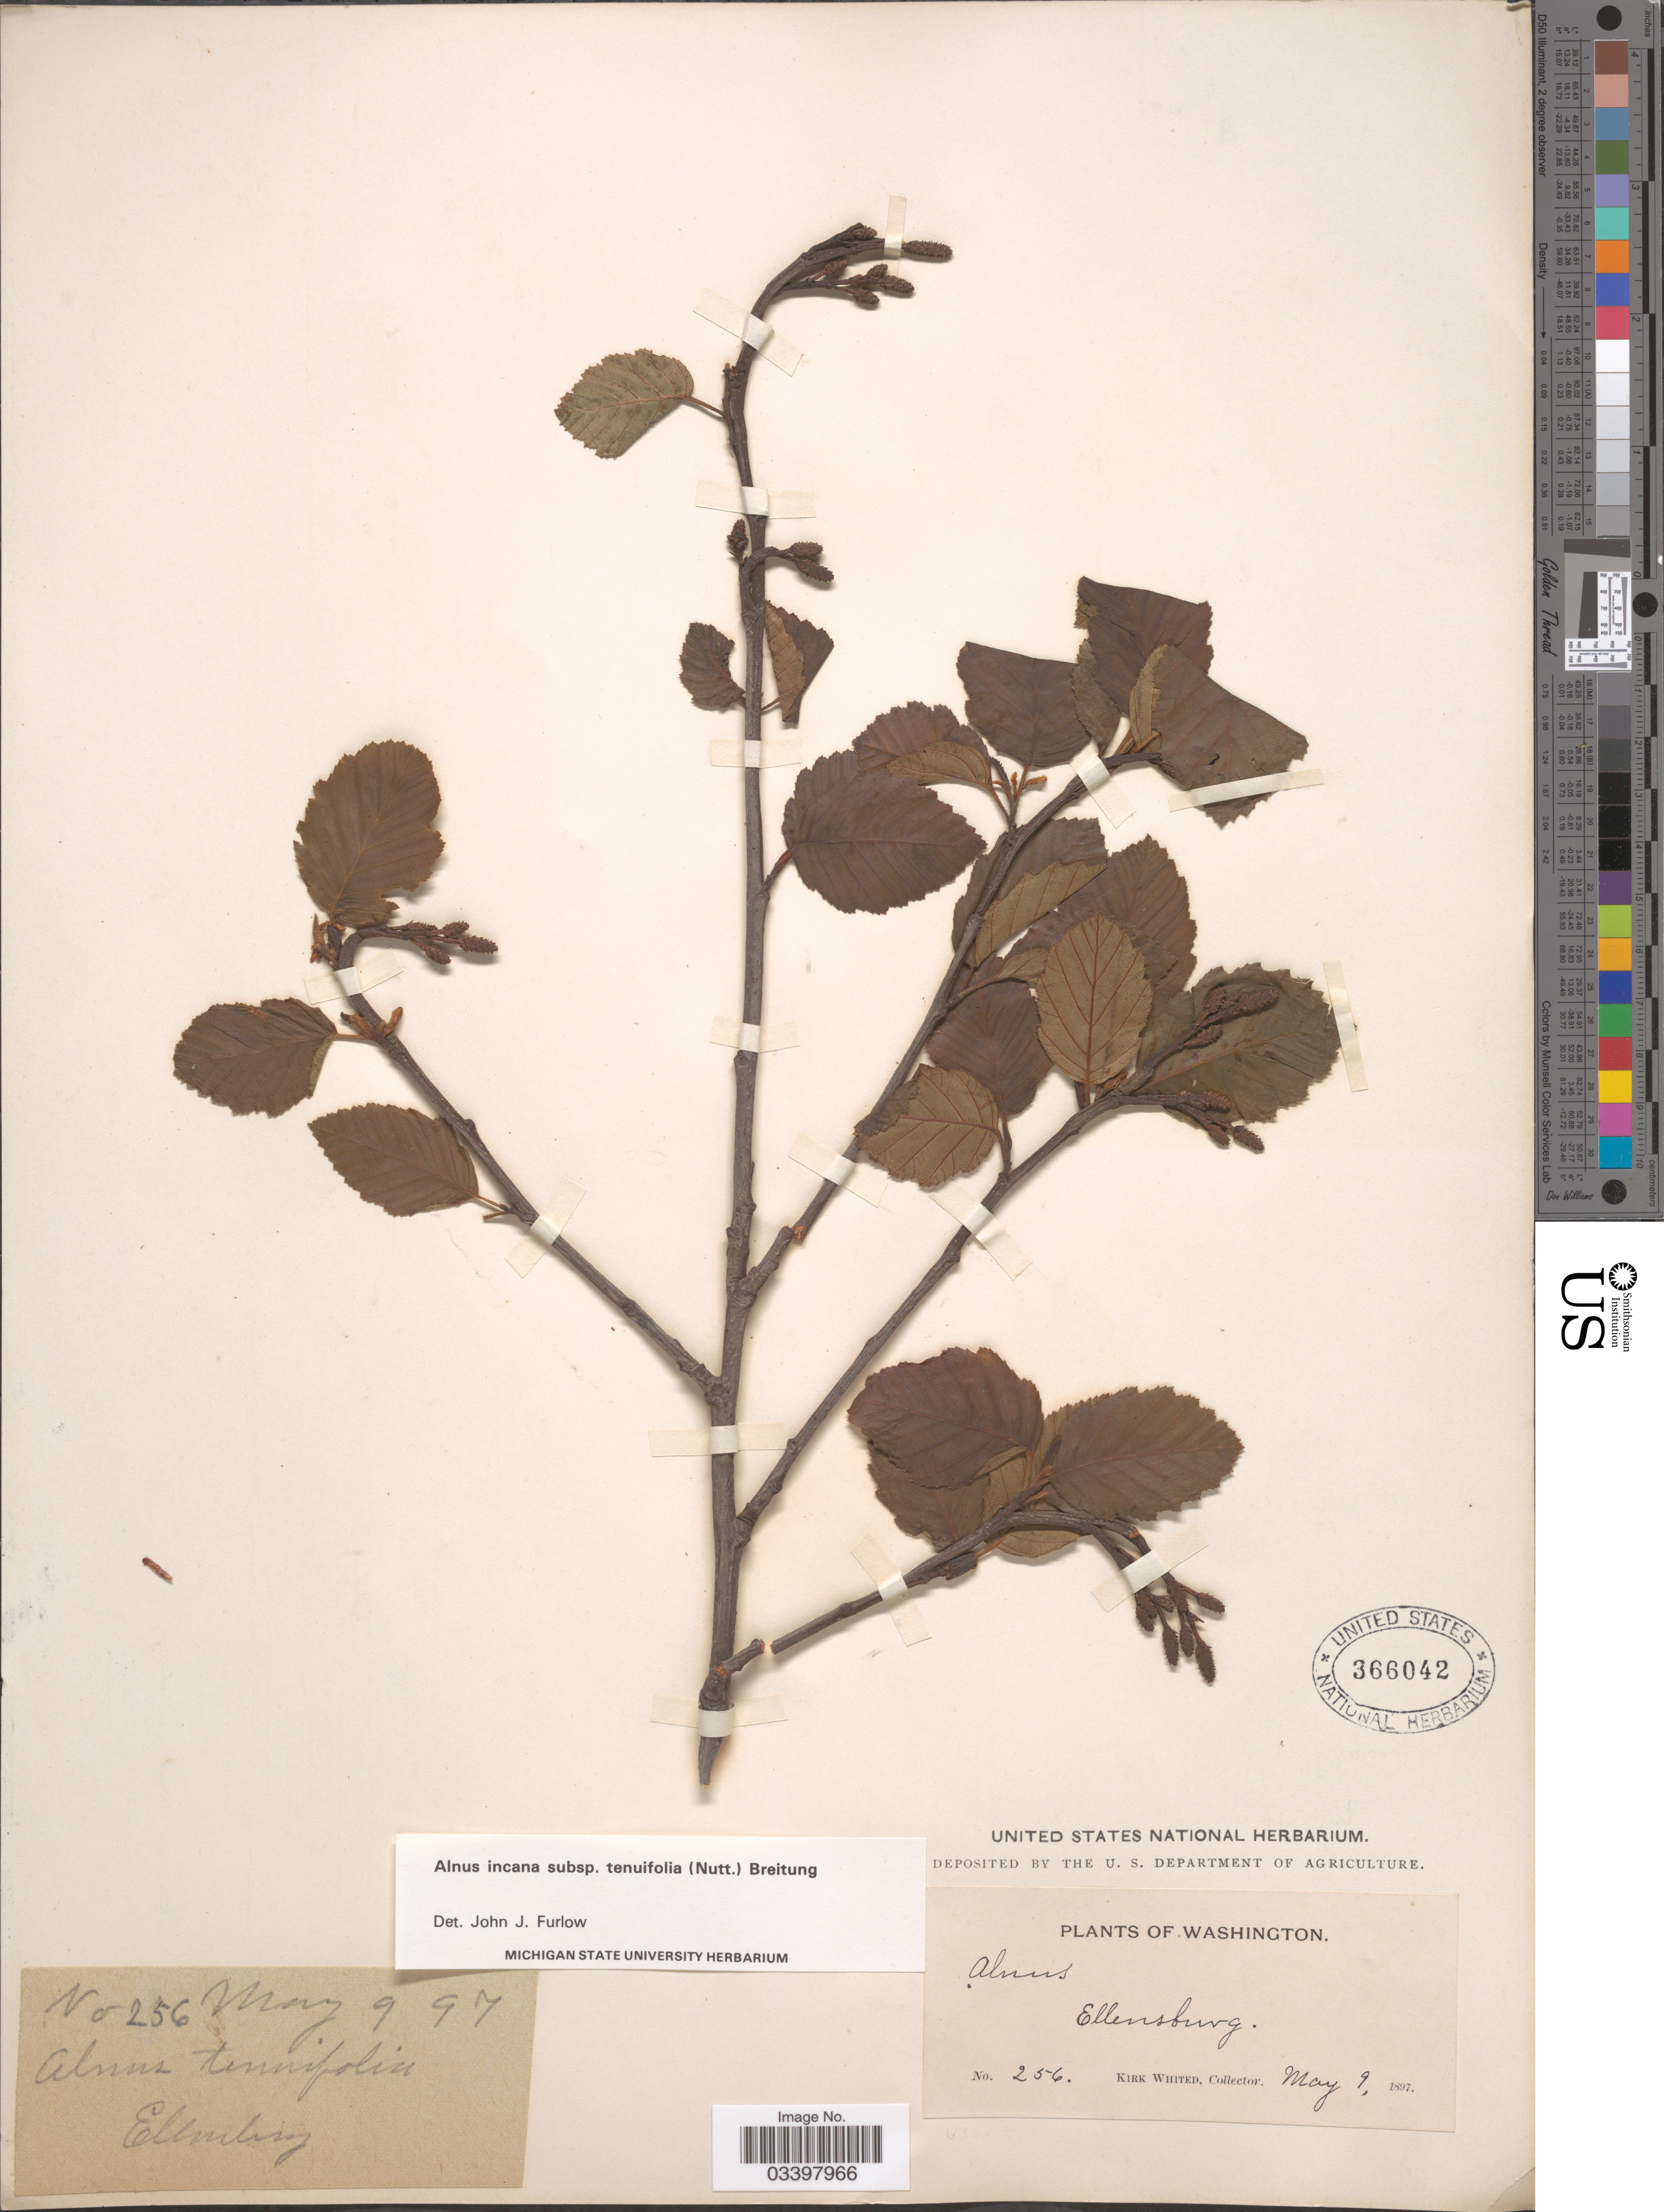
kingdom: Plantae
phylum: Tracheophyta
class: Magnoliopsida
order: Fagales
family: Betulaceae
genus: Alnus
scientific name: Alnus incana subsp. tenuifolia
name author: (Nutt.) Breitung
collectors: K. Whited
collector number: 256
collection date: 1897-05-09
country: United States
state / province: Washington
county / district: Kittitas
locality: Ellensburg.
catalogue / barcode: US 366042